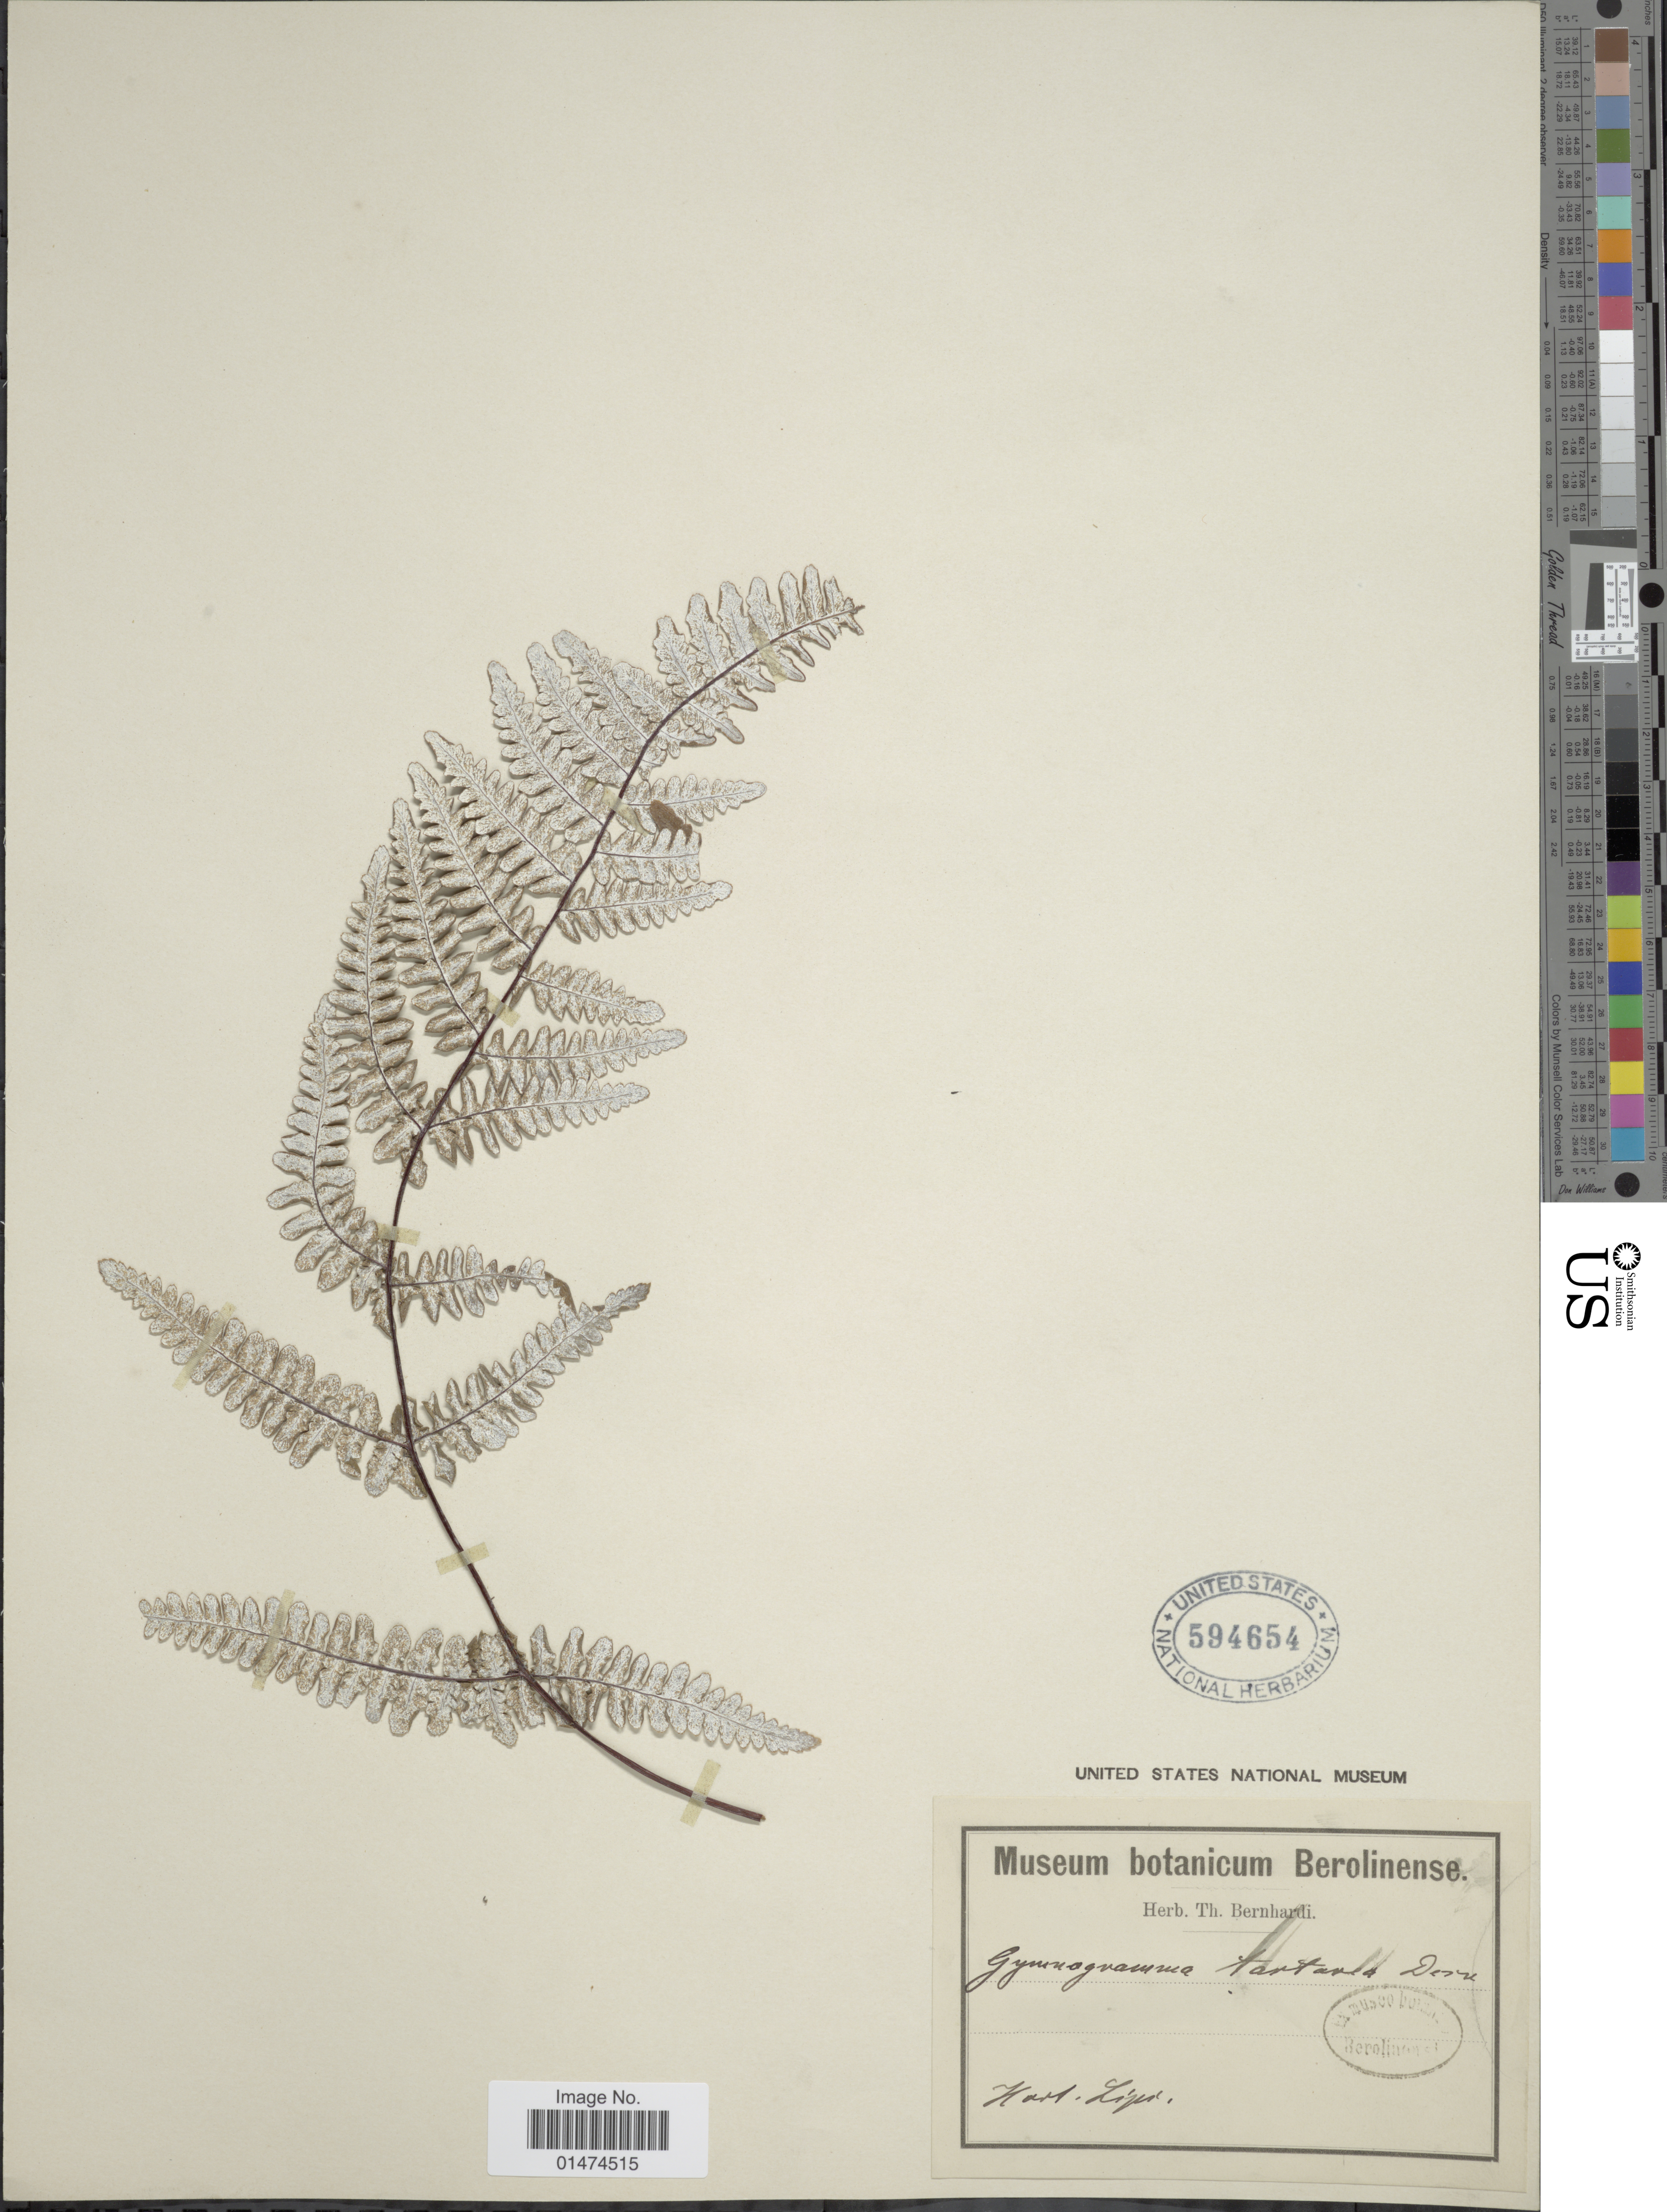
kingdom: Plantae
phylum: Tracheophyta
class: Polypodiopsida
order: Polypodiales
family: Pteridaceae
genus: Pityrogramma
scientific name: Pityrogramma ebenea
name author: (L.) Proctor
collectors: ex herb. Bernhardi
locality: Hort Lips [interpreted]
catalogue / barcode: US 594654